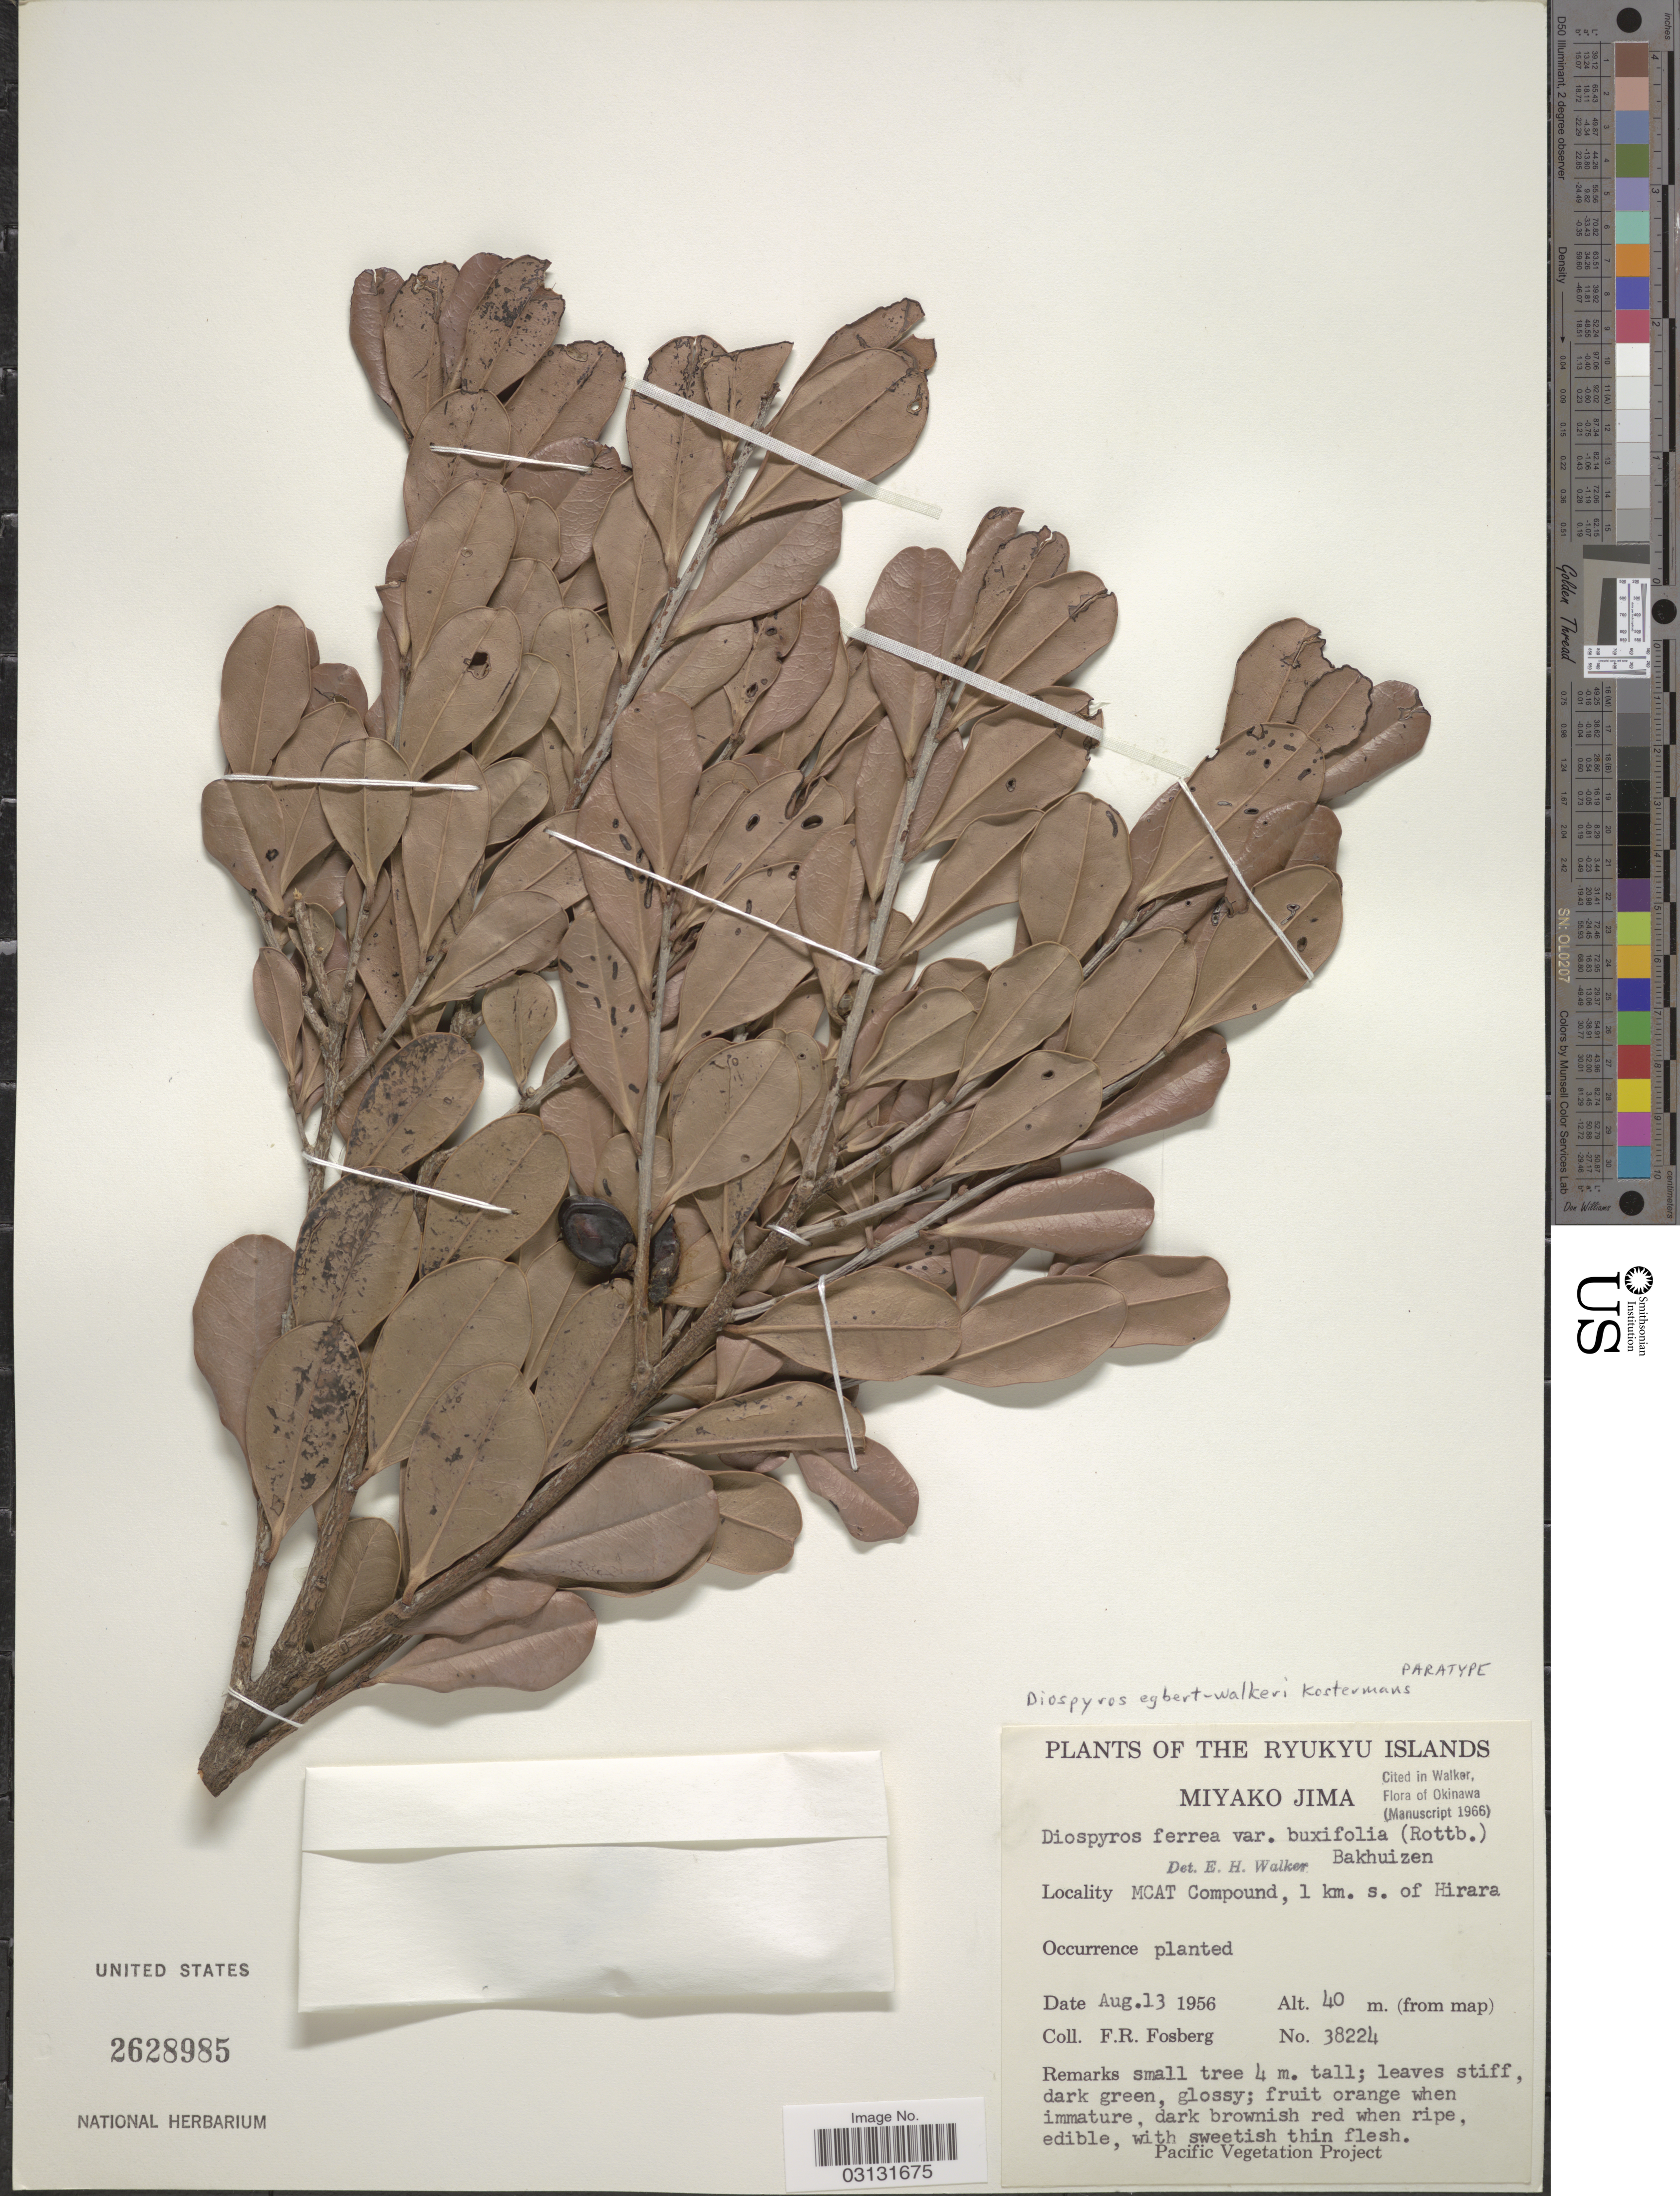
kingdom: Plantae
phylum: Tracheophyta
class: Magnoliopsida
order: Ericales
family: Ebenaceae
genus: Diospyros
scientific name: Diospyros egbert-walkeri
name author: Kosterm.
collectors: F. R. Fosberg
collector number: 38224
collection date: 1956-08-13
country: Japan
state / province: Okinawa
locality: The Ryukyu Islands. Miyako Jima. MCAT Compound, 1 km. s. of Hirara.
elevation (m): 40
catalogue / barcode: US 2628985